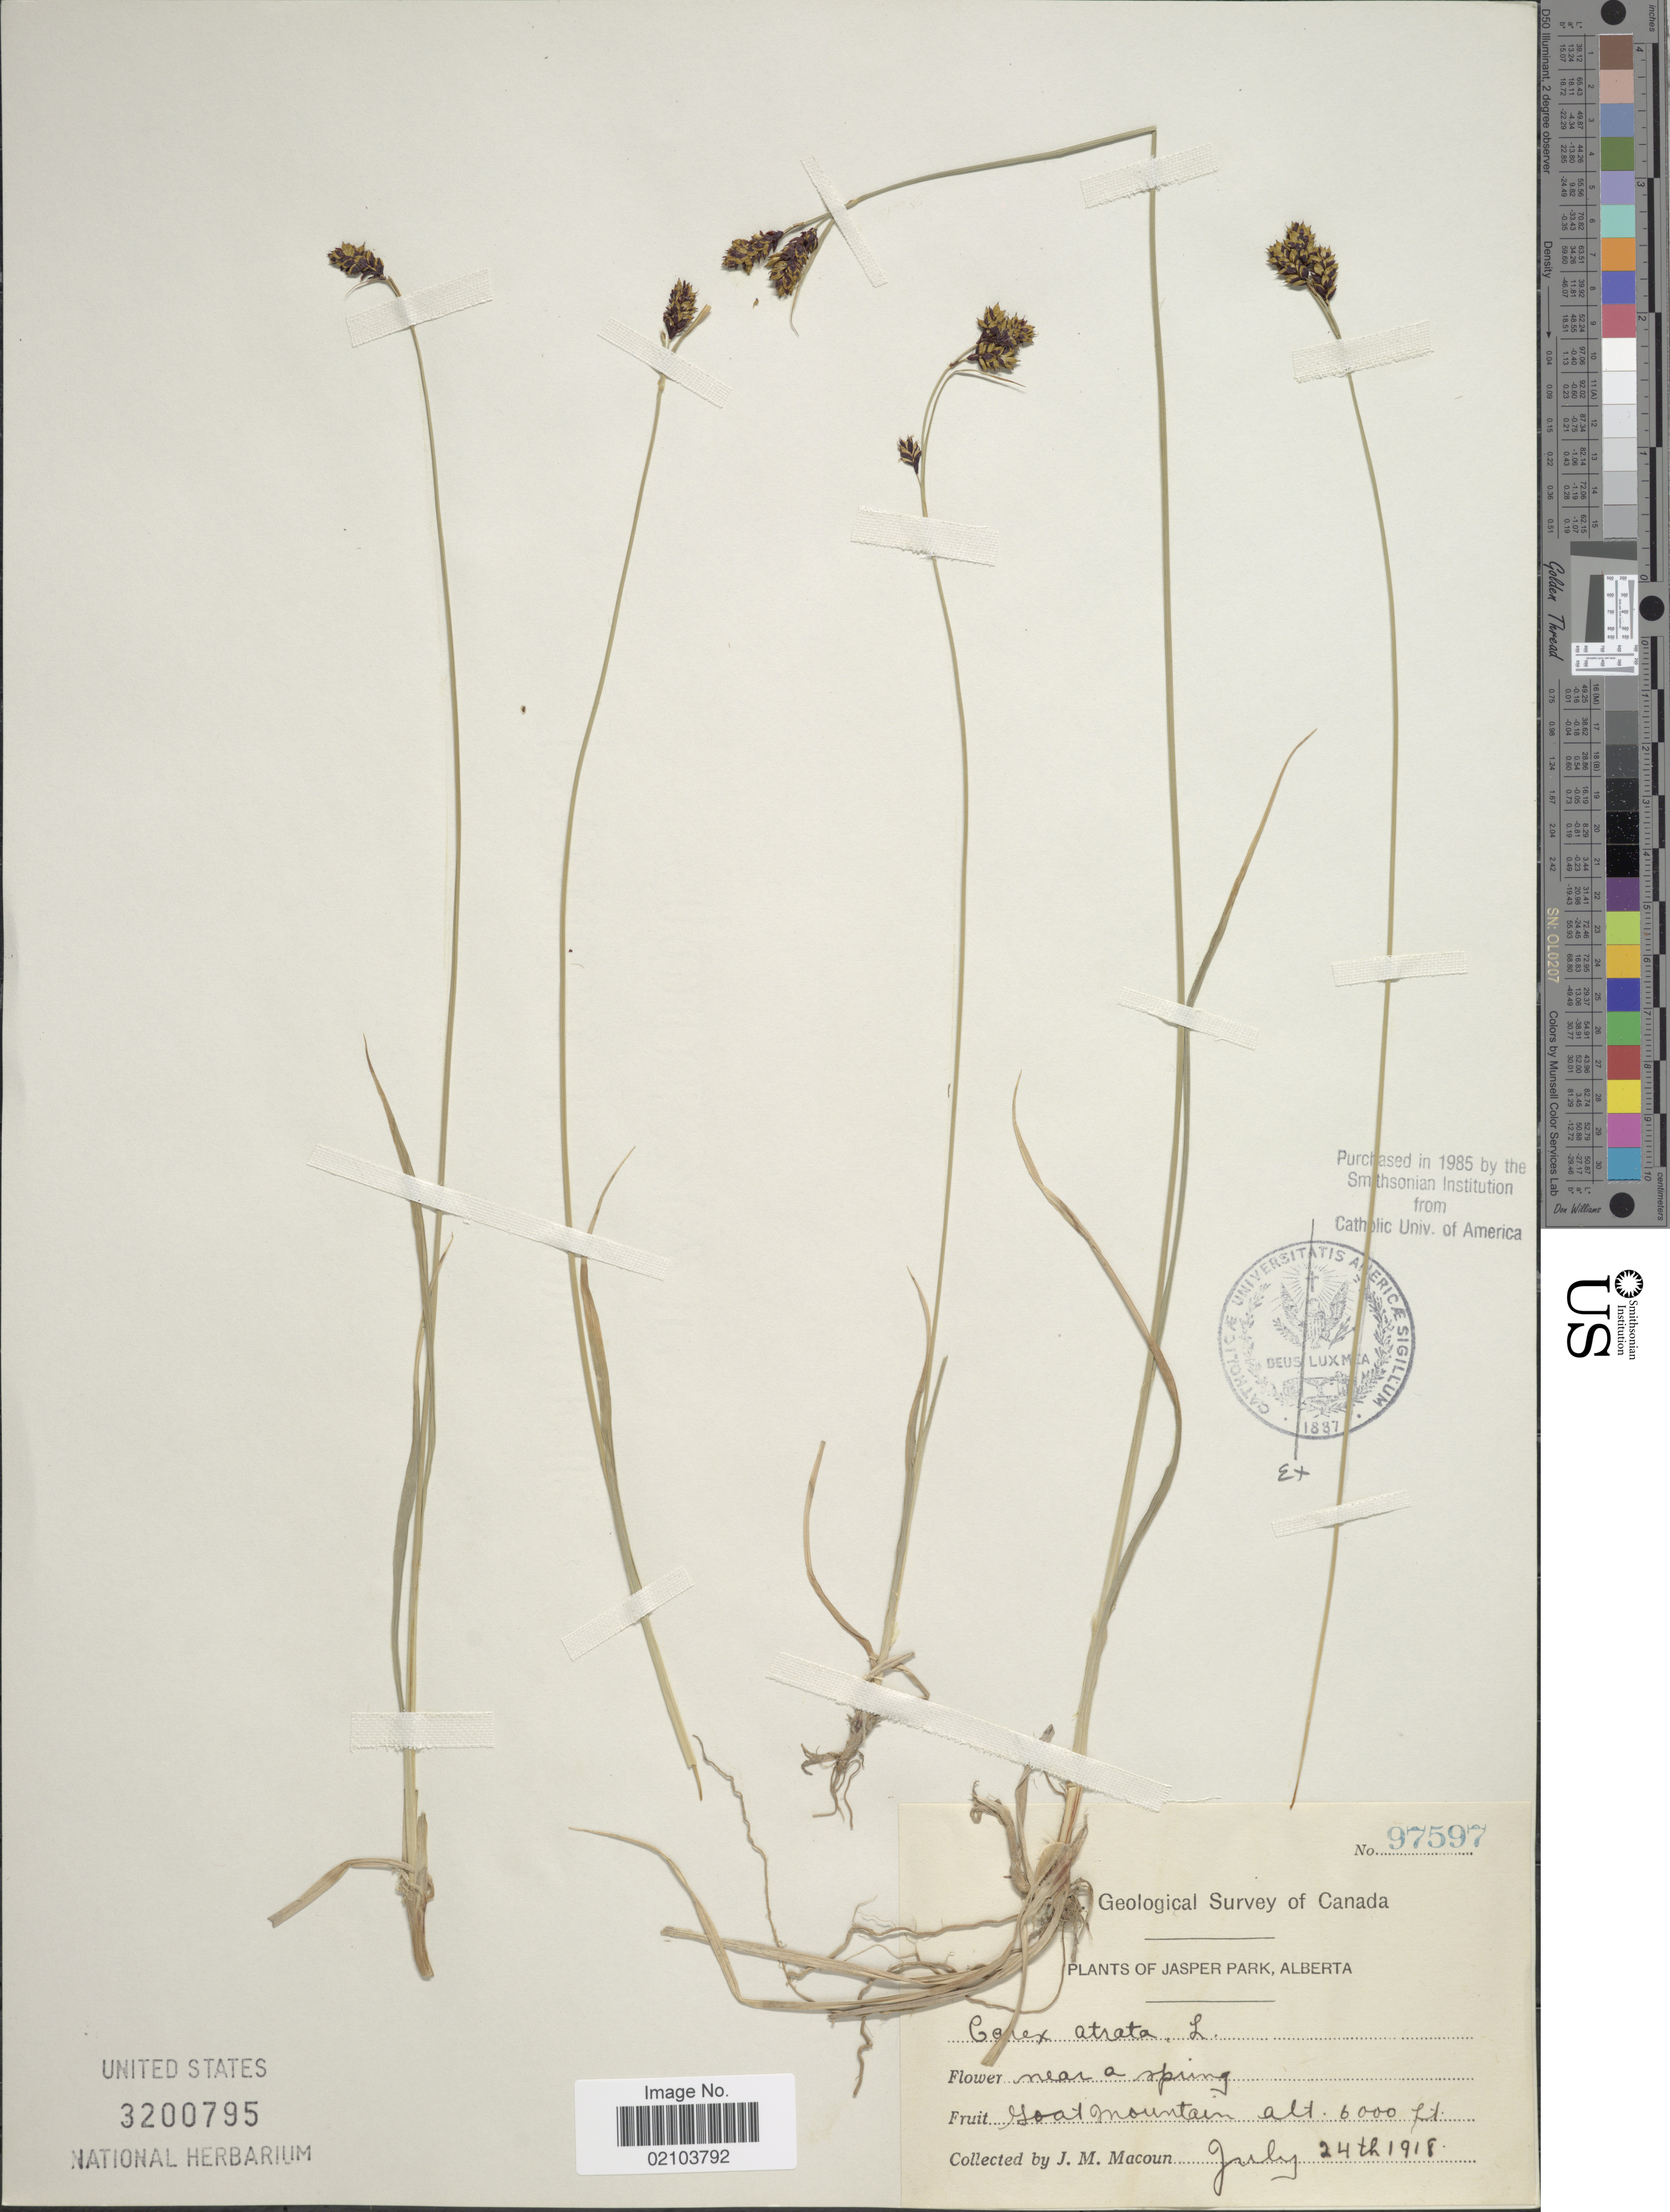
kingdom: Plantae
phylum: Tracheophyta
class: Liliopsida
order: Poales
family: Cyperaceae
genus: Carex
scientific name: Carex atrata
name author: L.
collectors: J. M. Macoun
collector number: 97597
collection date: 1918-07-24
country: Canada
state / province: Alberta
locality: Jasper Park. Goat Mountain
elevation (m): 1829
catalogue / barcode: US 3200795